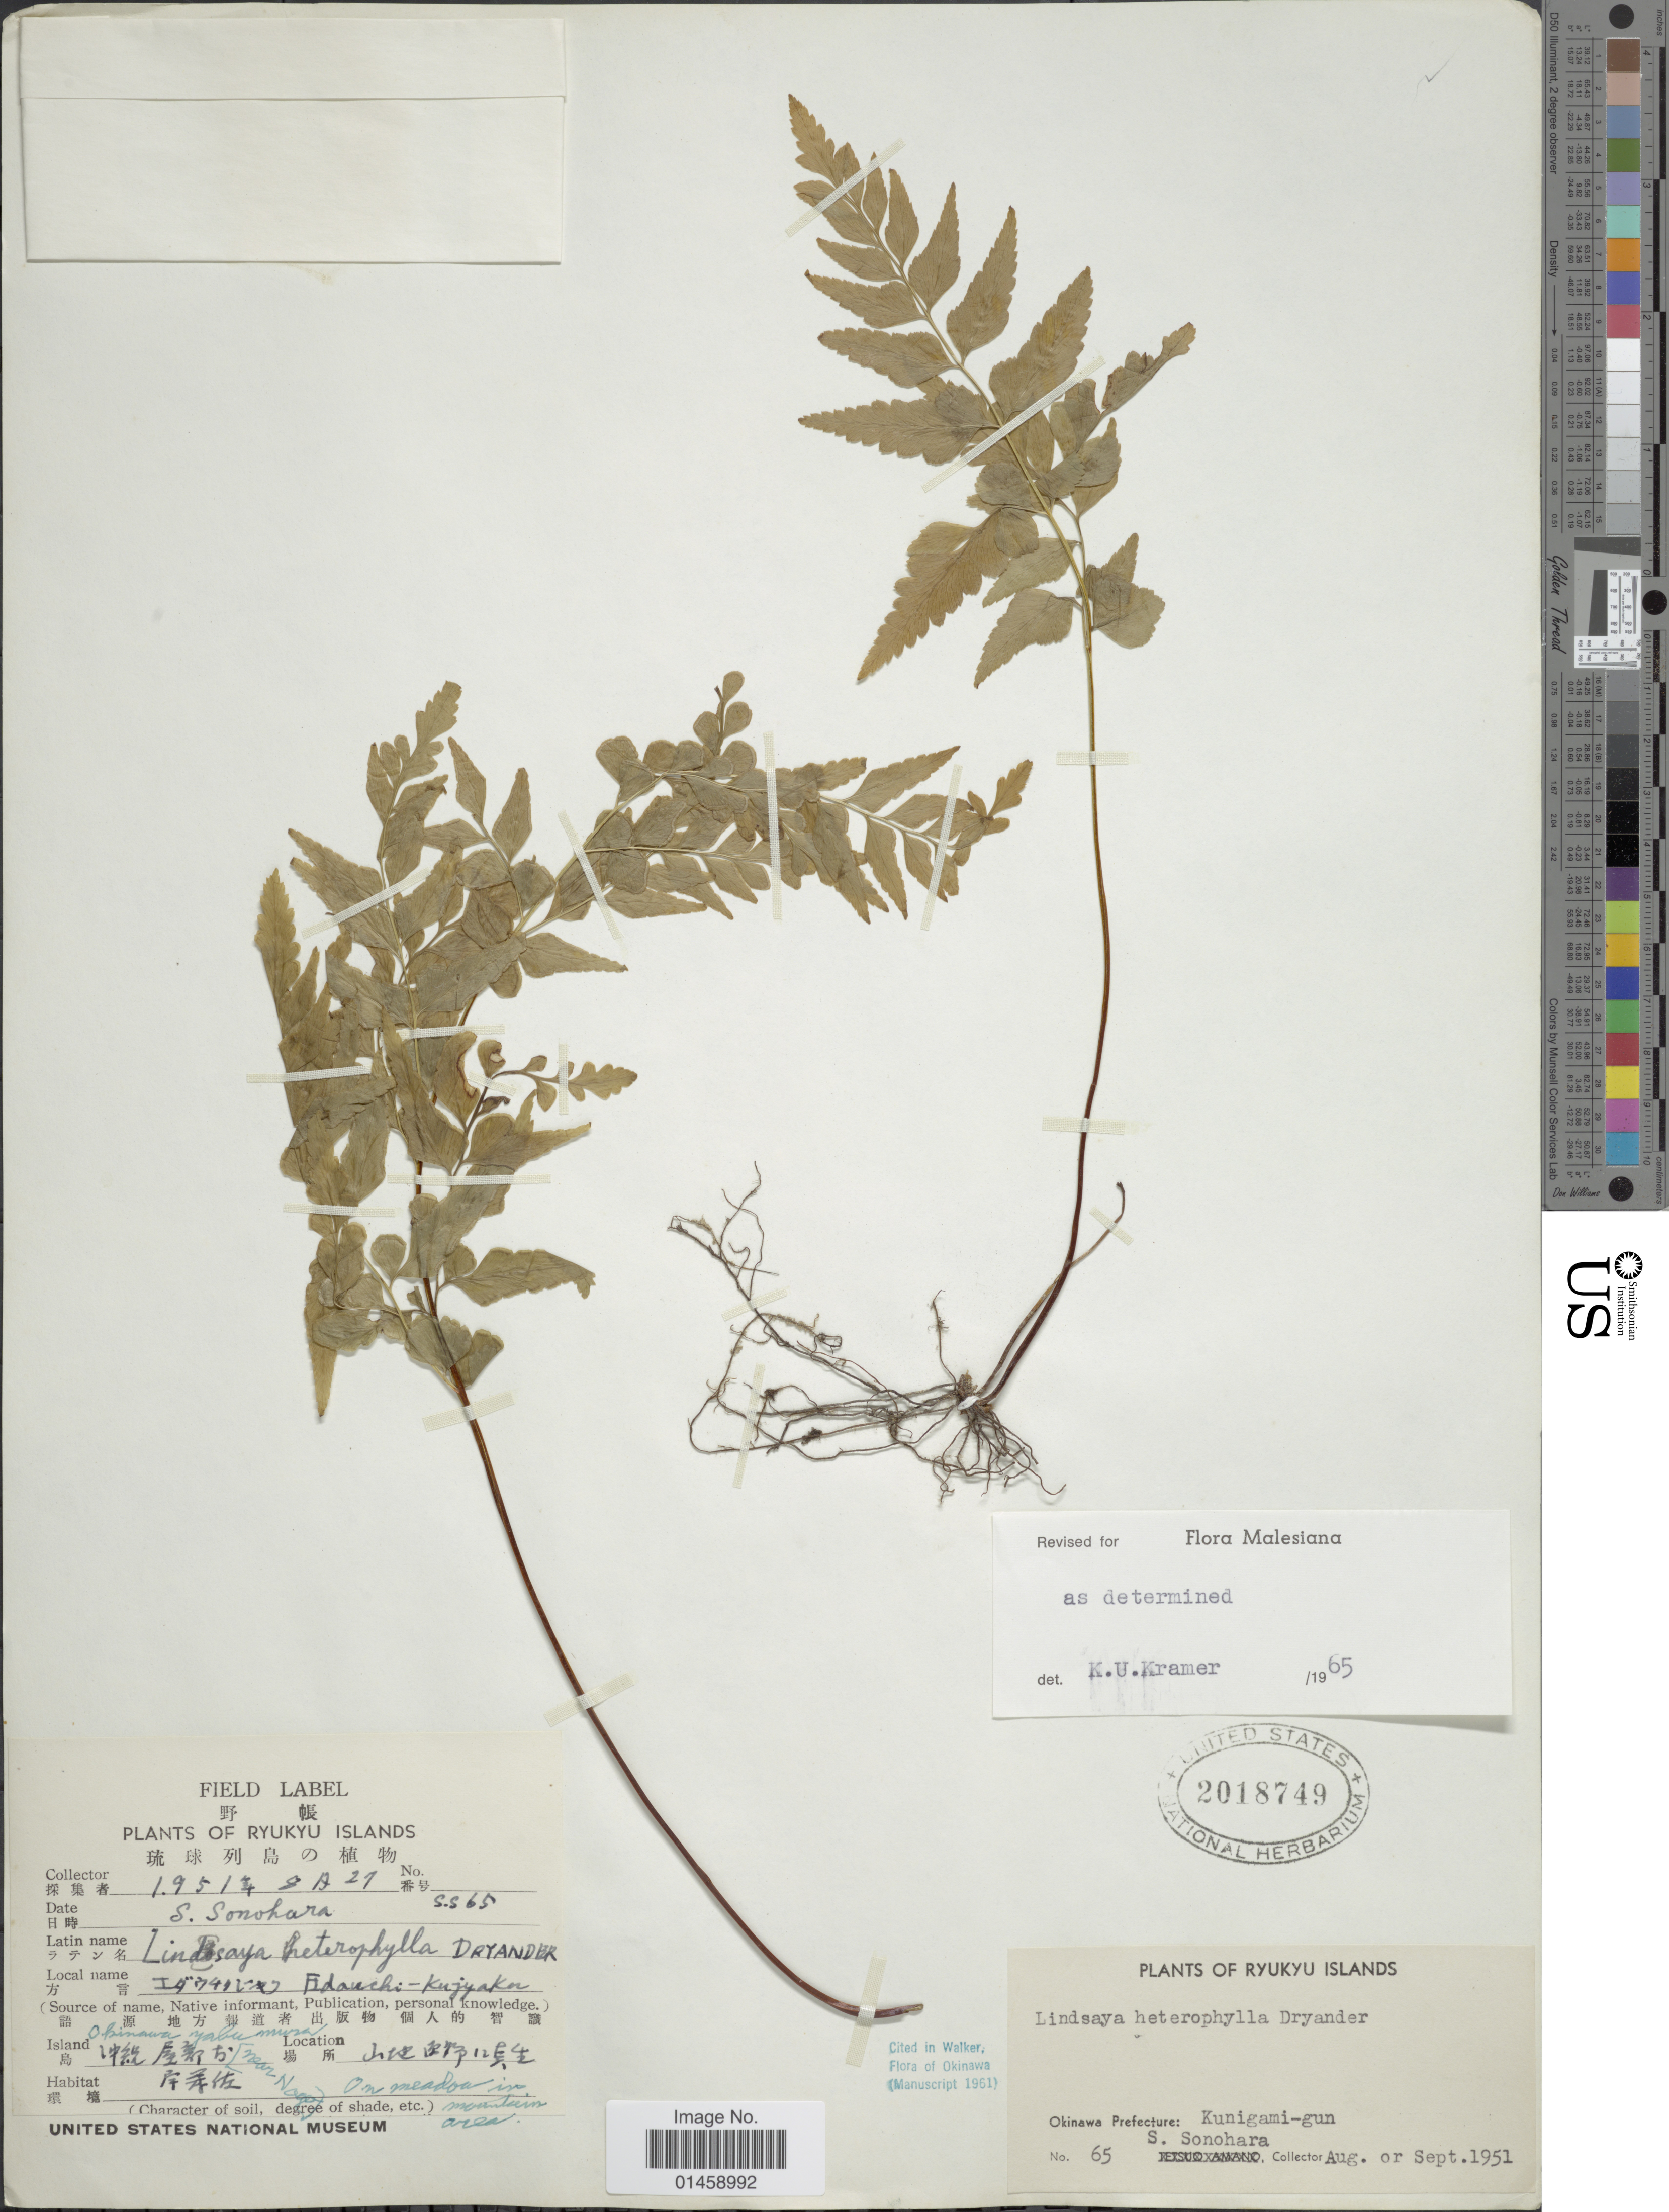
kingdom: Plantae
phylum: Tracheophyta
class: Polypodiopsida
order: Polypodiales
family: Lindsaeaceae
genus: Lindsaea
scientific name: Lindsaea heterophylla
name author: Dryand.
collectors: S. Sonohara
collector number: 65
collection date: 1951-08/1951-09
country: Japan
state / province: Okinawa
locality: Ryukyu Islands, Okinawa Prefecture: Kunigami-gun.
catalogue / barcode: US 2018749